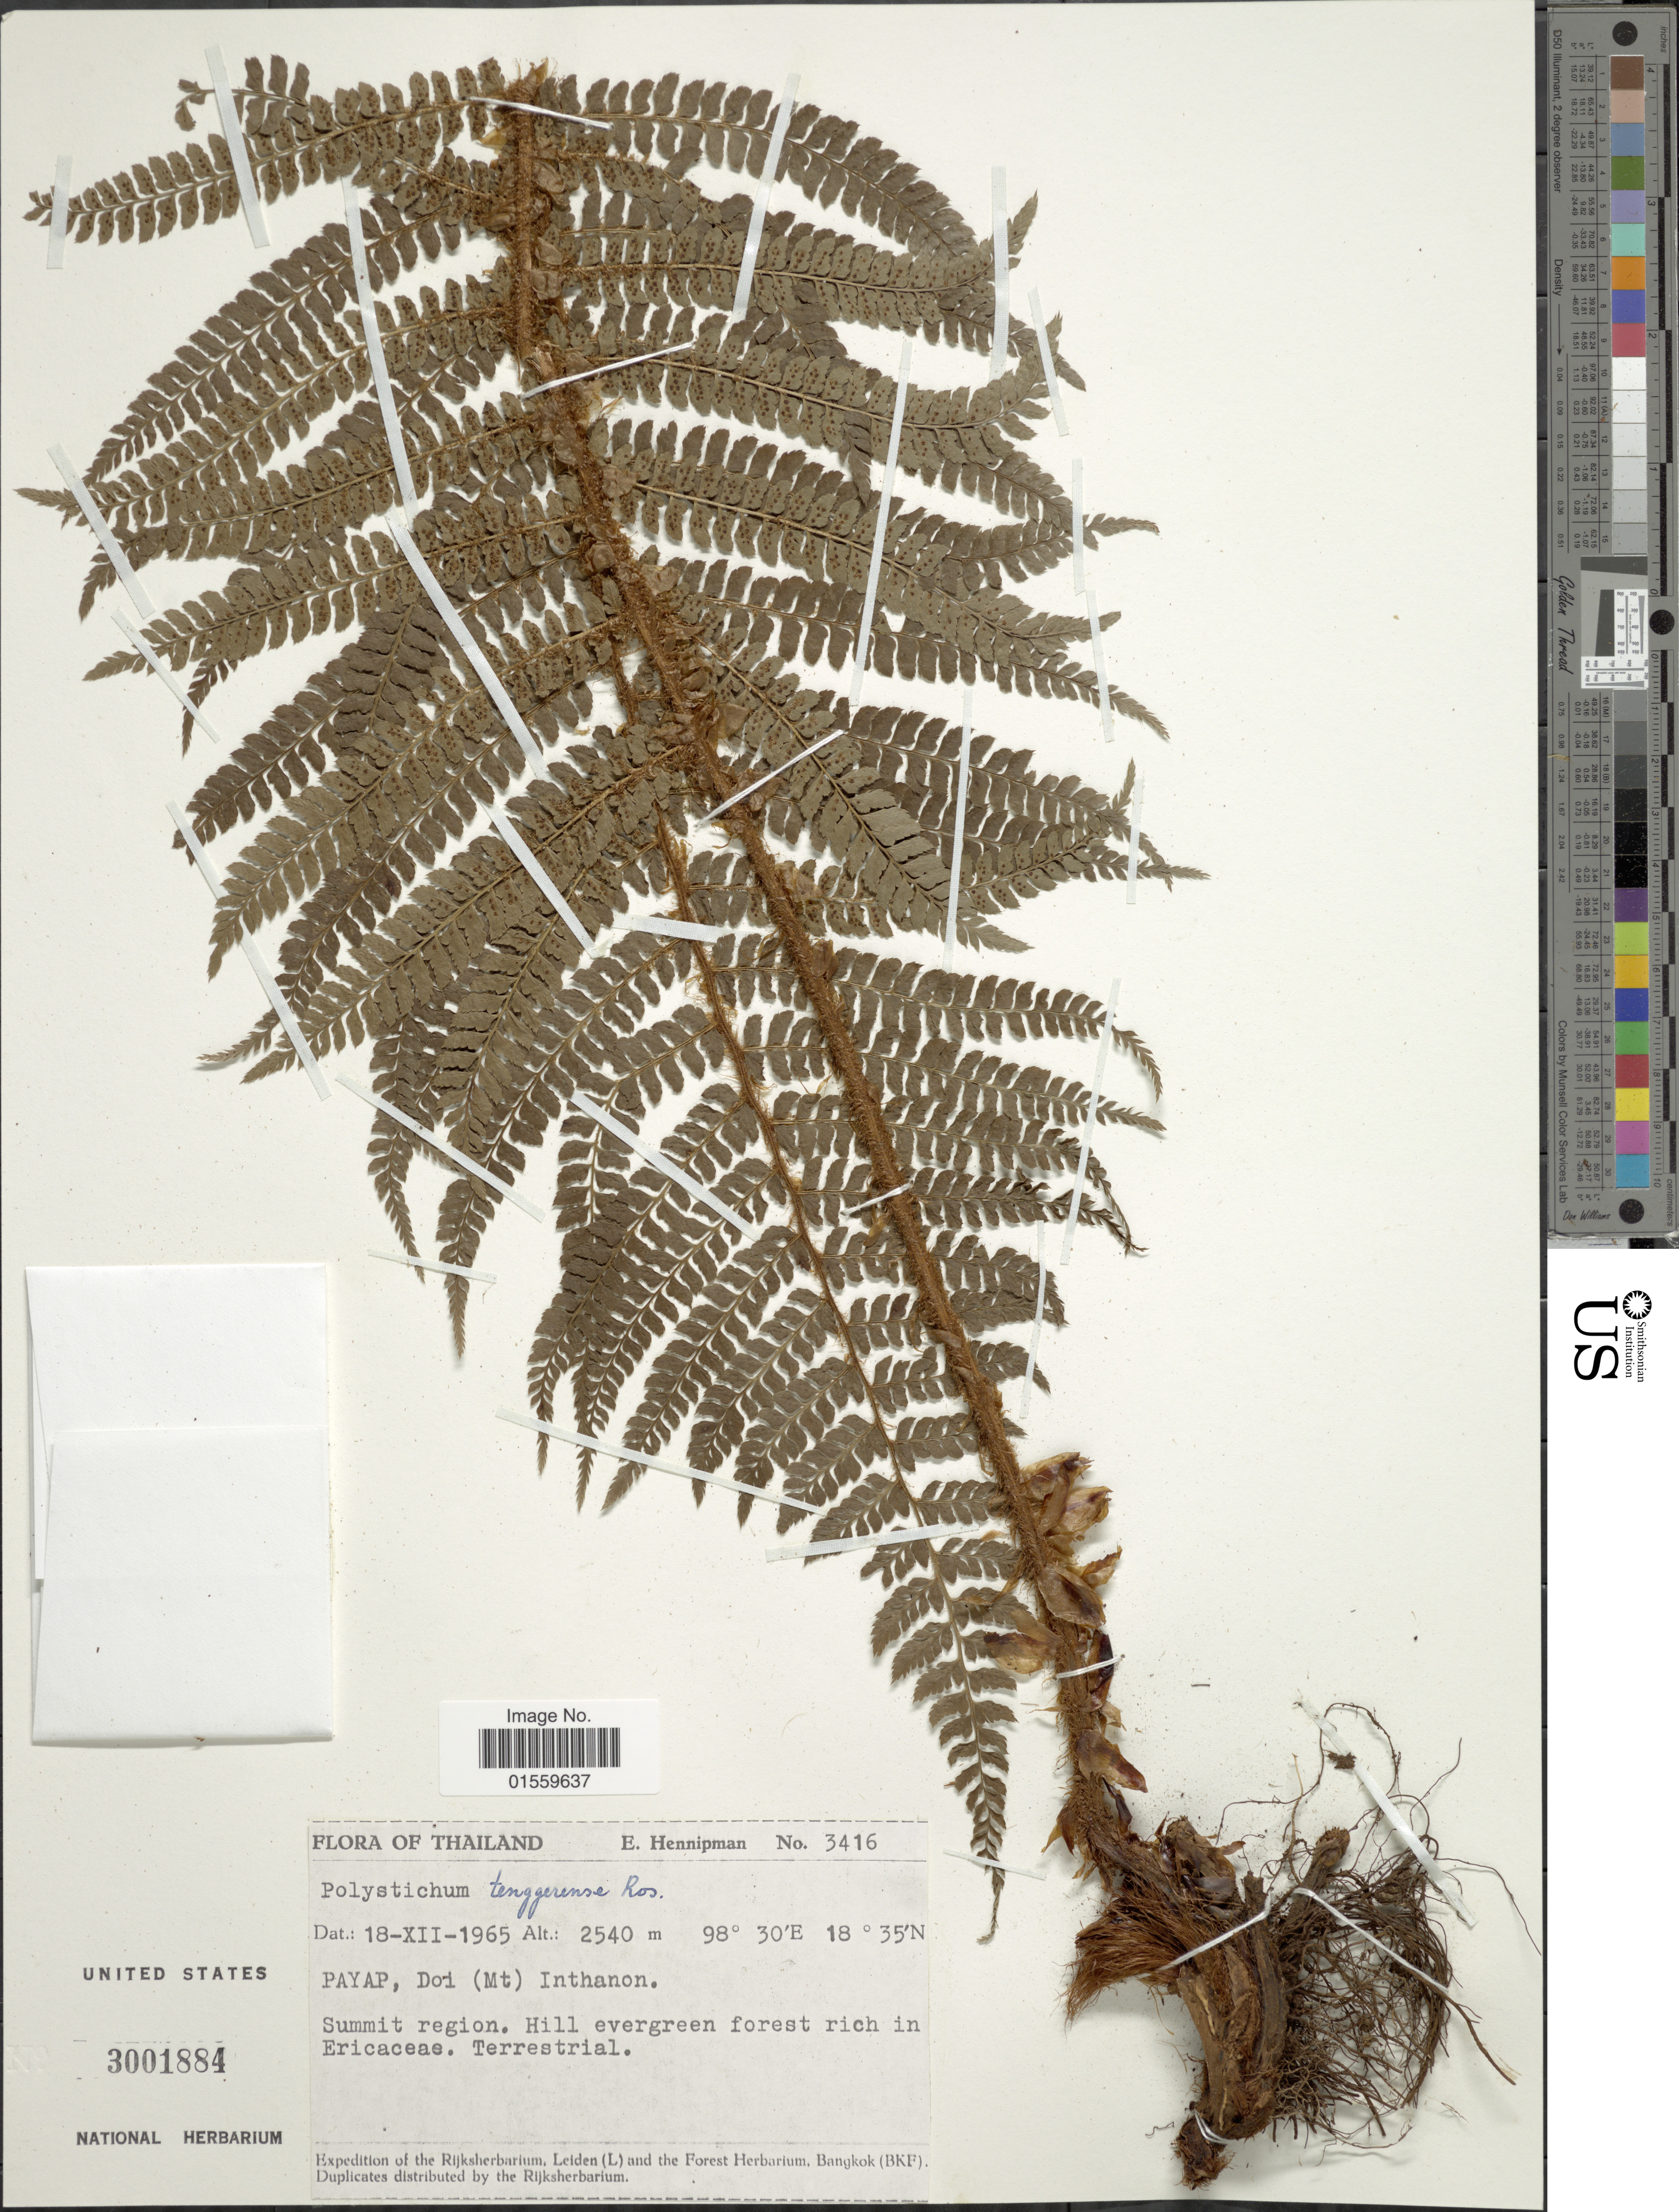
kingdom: Plantae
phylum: Tracheophyta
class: Polypodiopsida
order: Polypodiales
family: Dryopteridaceae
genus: Polystichum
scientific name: Polystichum tenggerense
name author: Rosenst.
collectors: E. Hennipman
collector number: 3416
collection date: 1965-12-18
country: Thailand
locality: Payap, Doi (Mt) Inthanon, Summit region, Hill evergreen forest rich Ericaceae. Terrestrial.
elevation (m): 2540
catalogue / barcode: US 3001884